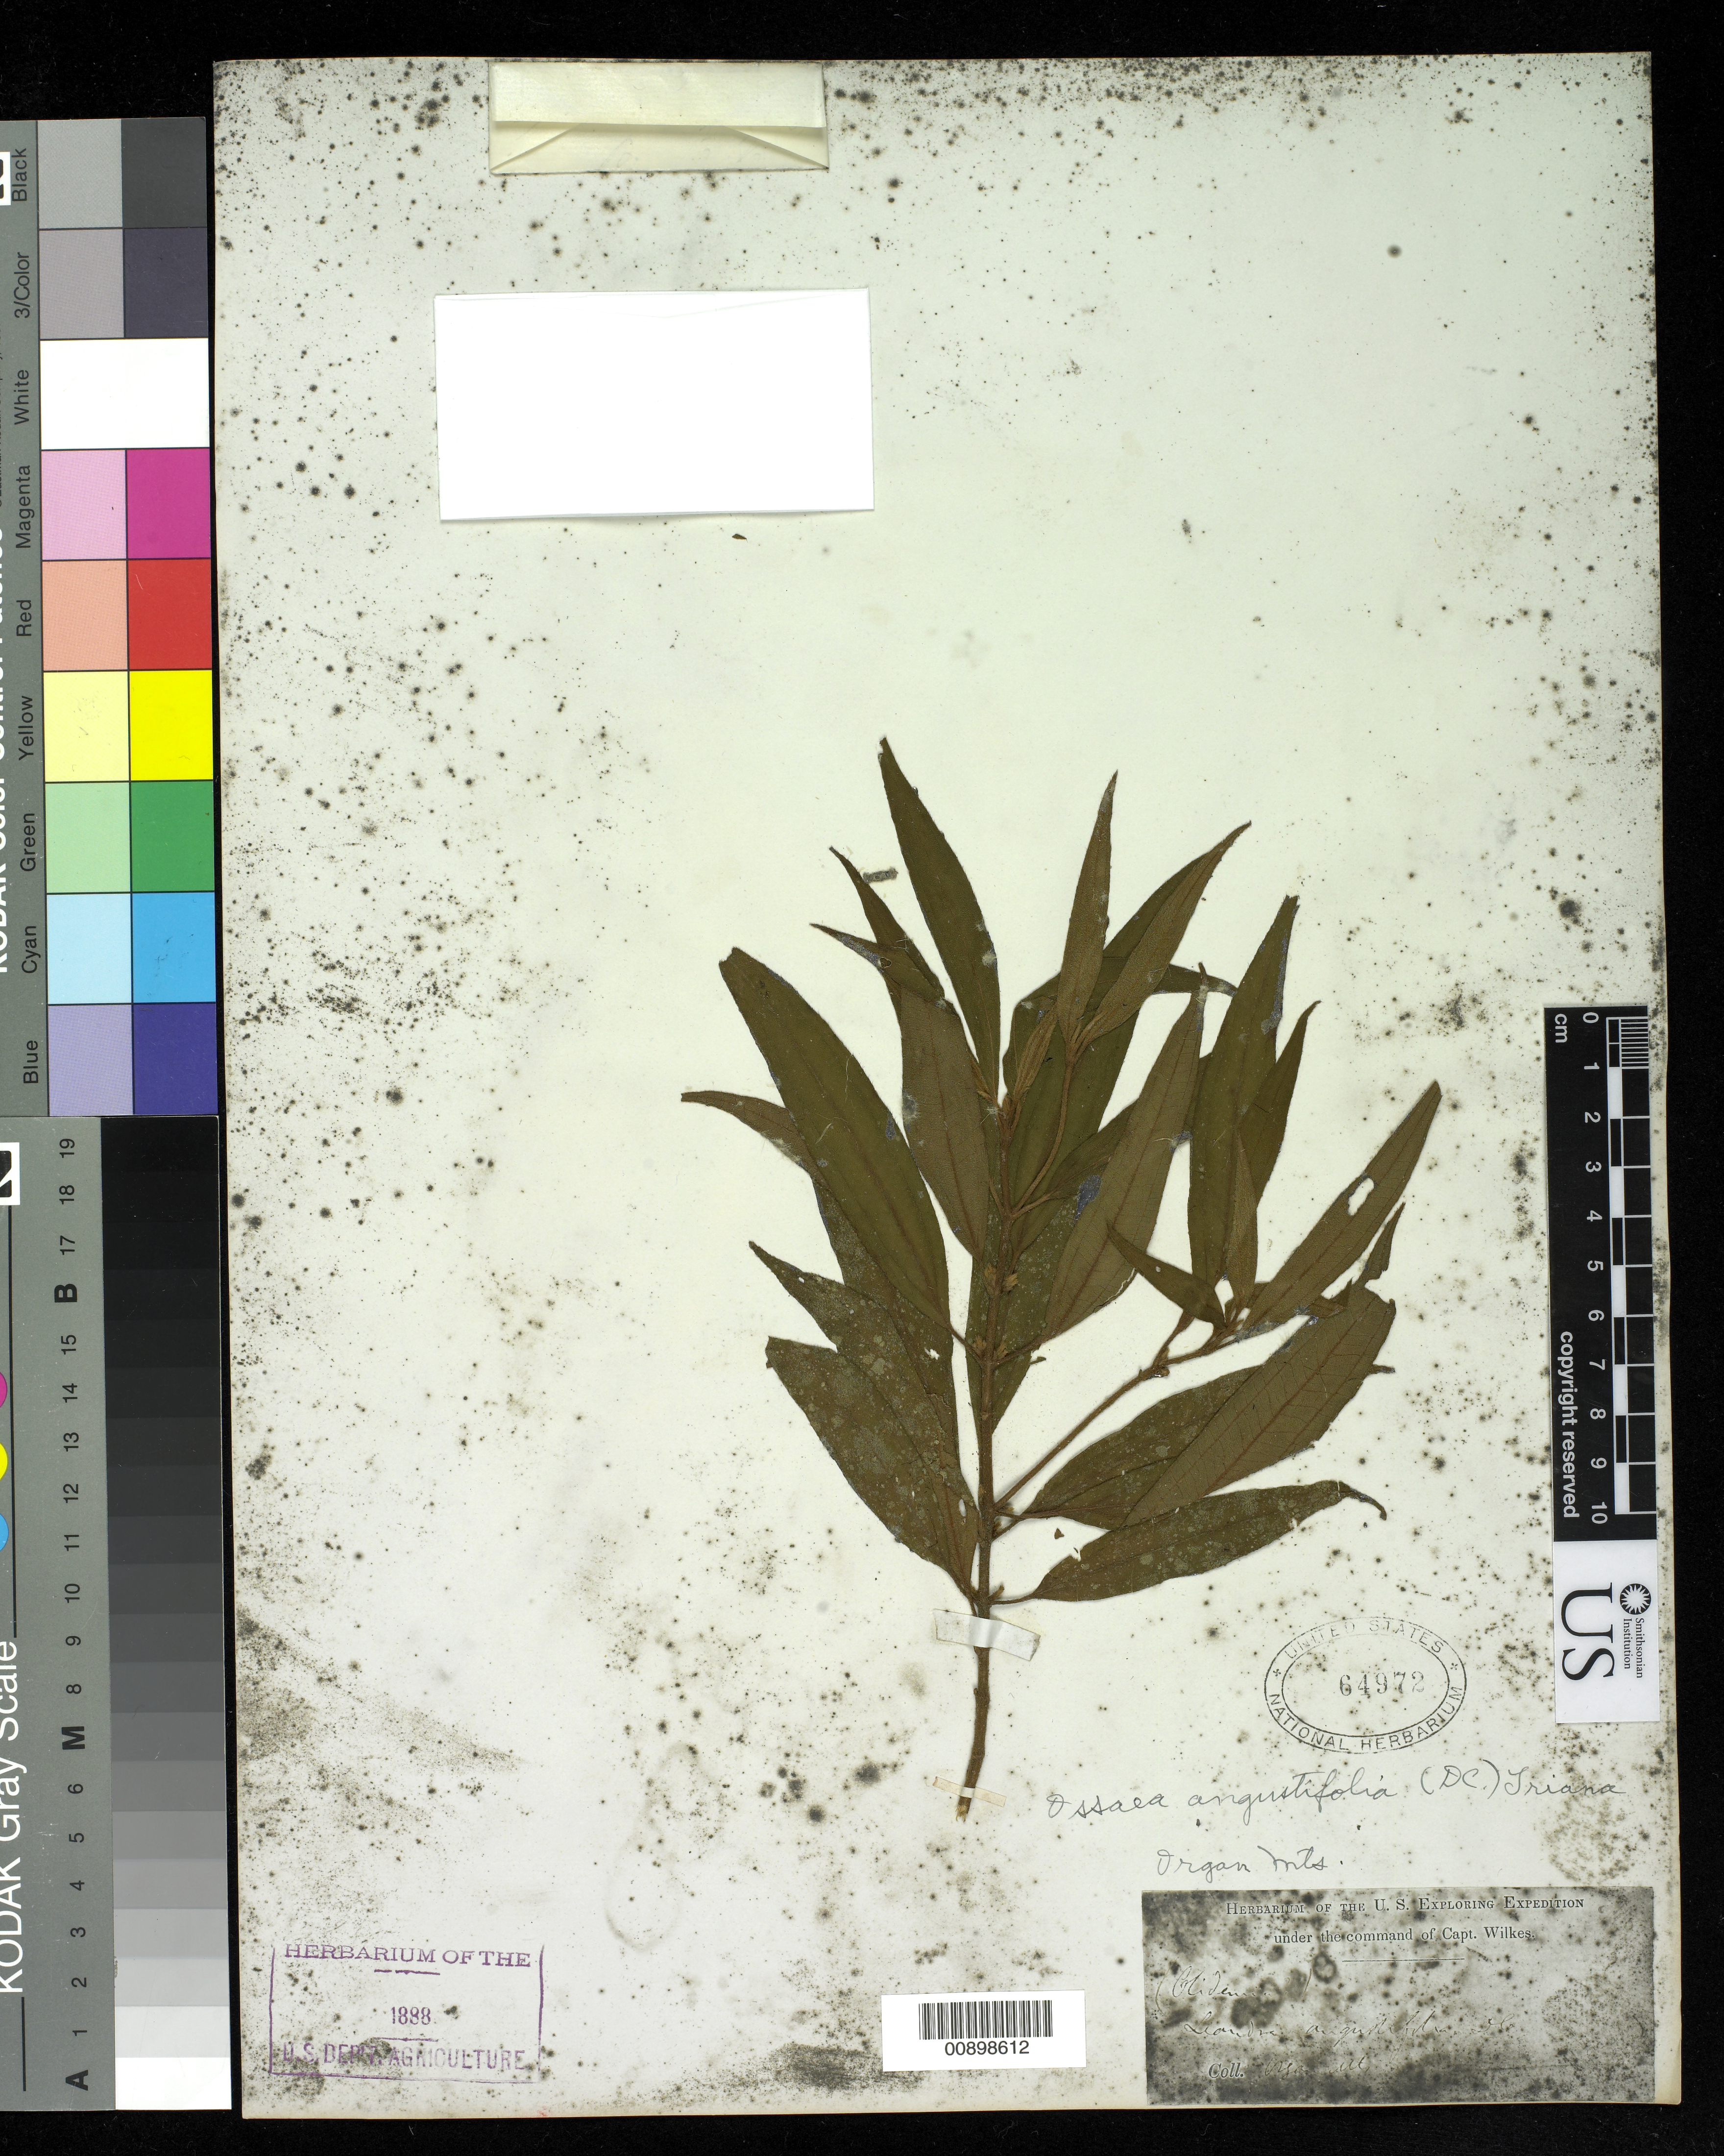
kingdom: Plantae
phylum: Tracheophyta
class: Magnoliopsida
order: Myrtales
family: Melastomataceae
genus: Ossaea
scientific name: Ossaea angustifolia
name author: Triana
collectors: Wilkes Explor. Exped.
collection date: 1838/1842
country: Brazil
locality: Organ Mts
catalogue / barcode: US 64972